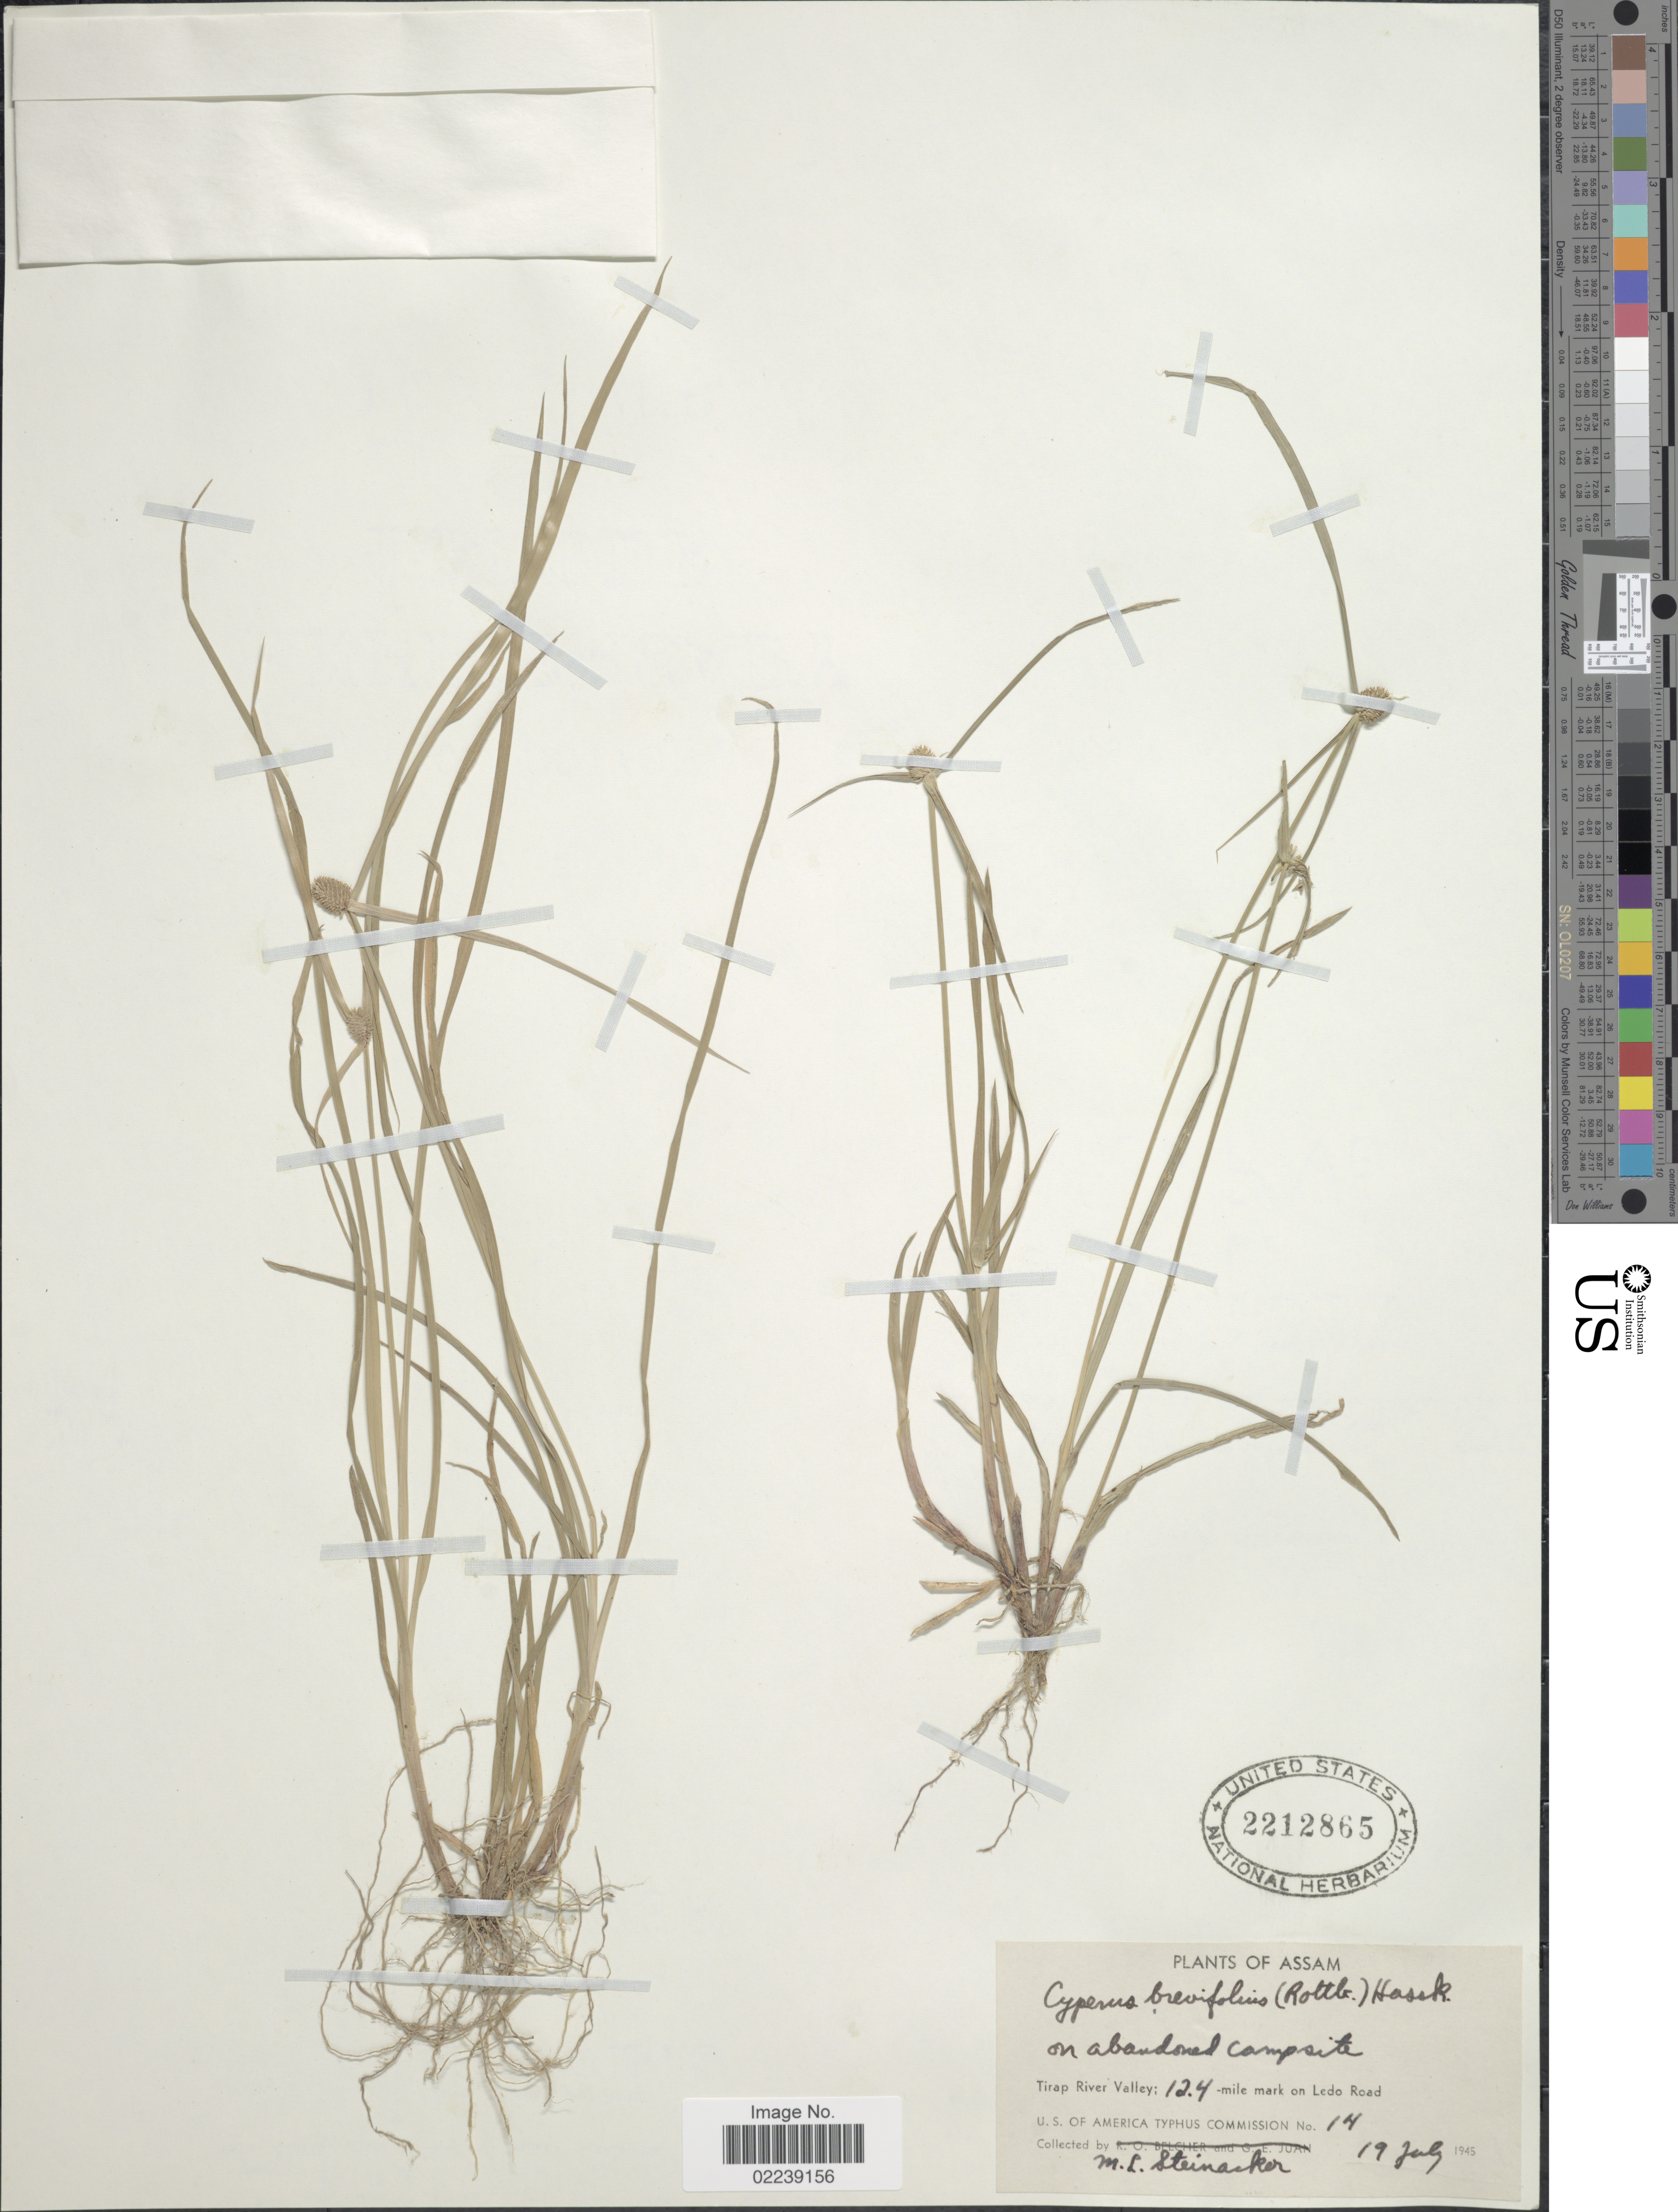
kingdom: Plantae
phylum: Tracheophyta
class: Liliopsida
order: Poales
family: Cyperaceae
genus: Cyperus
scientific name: Cyperus brevifolius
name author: (Rottb.) Hassk.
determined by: Strong, M. T., (US), Smithsonian Institution - National Museum of Natural History (UNITED STATES)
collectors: M. Steinacker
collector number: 14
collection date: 1945-07-19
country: India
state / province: Assam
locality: Tirap River Valley; 12.4 mile mark on Ledo Road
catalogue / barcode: US 2212865